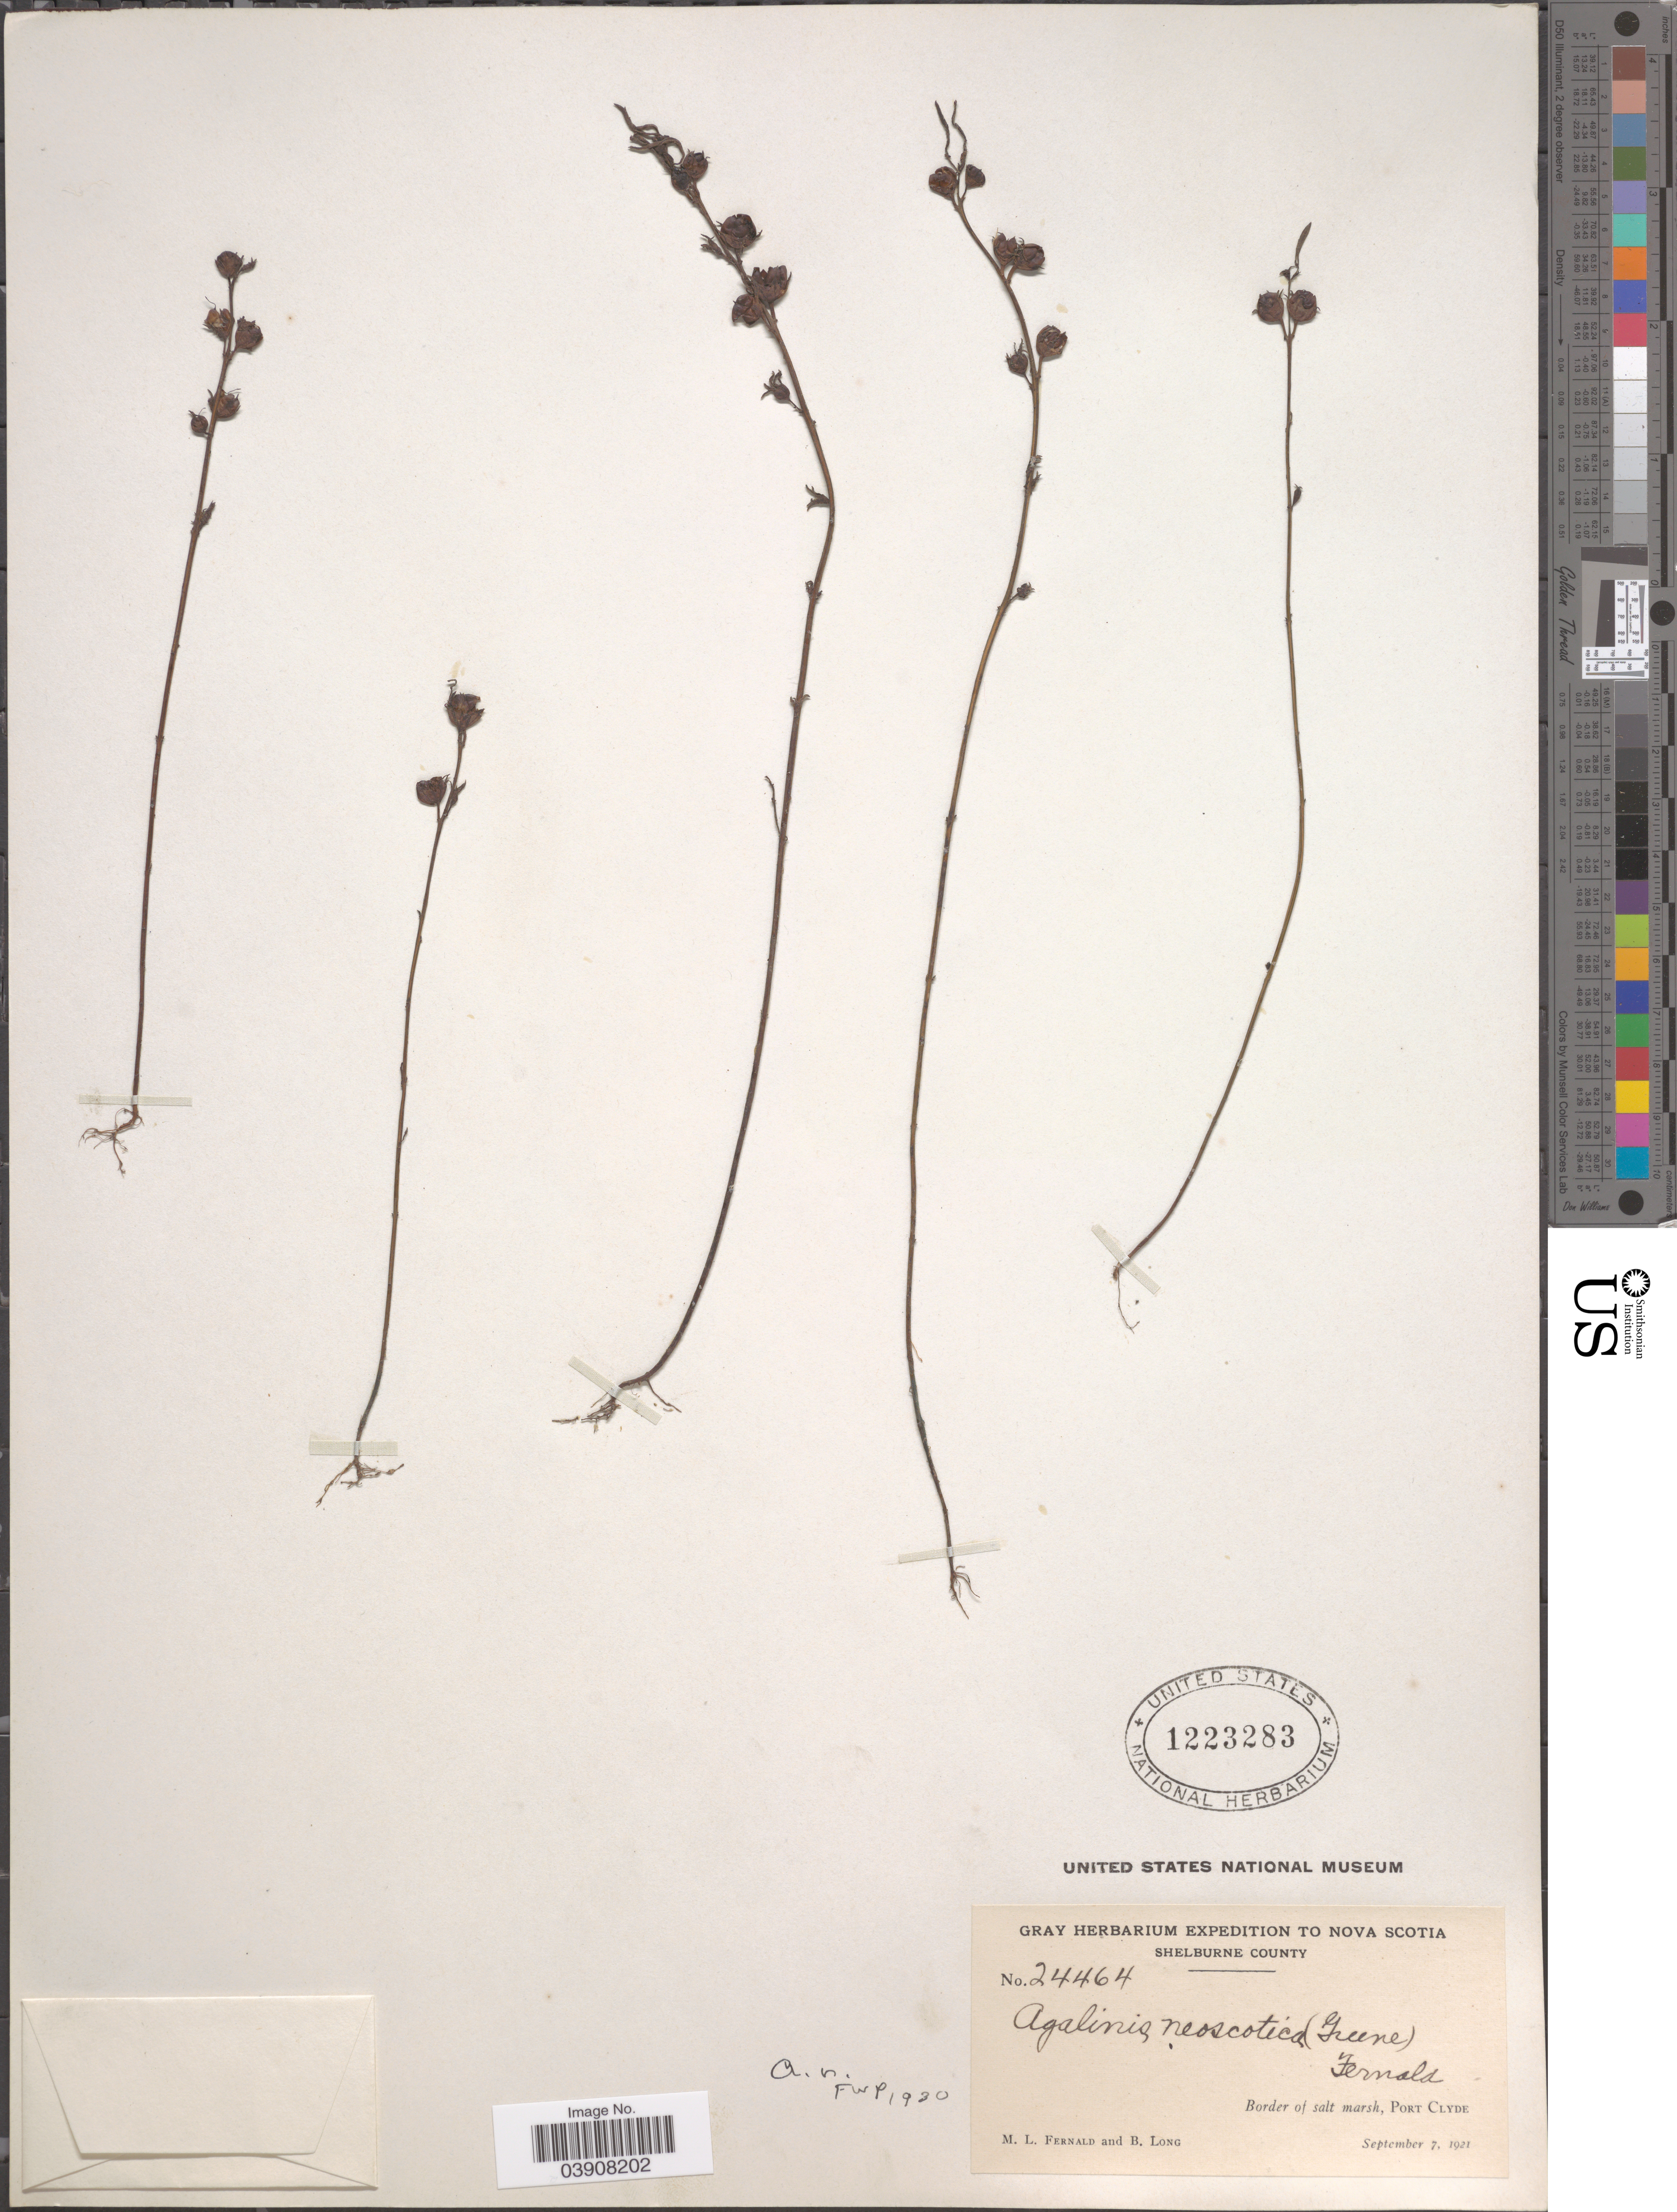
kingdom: Plantae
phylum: Tracheophyta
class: Magnoliopsida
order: Lamiales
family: Orobanchaceae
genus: Agalinis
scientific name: Agalinis neoscotica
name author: (Greene) Fernald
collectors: M. L. Fernald & B. Long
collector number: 24464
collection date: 1921-09-07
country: Canada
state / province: Nova Scotia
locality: Shelburne County. Border of salt marsh, Port Clyde.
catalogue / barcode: US 1223283